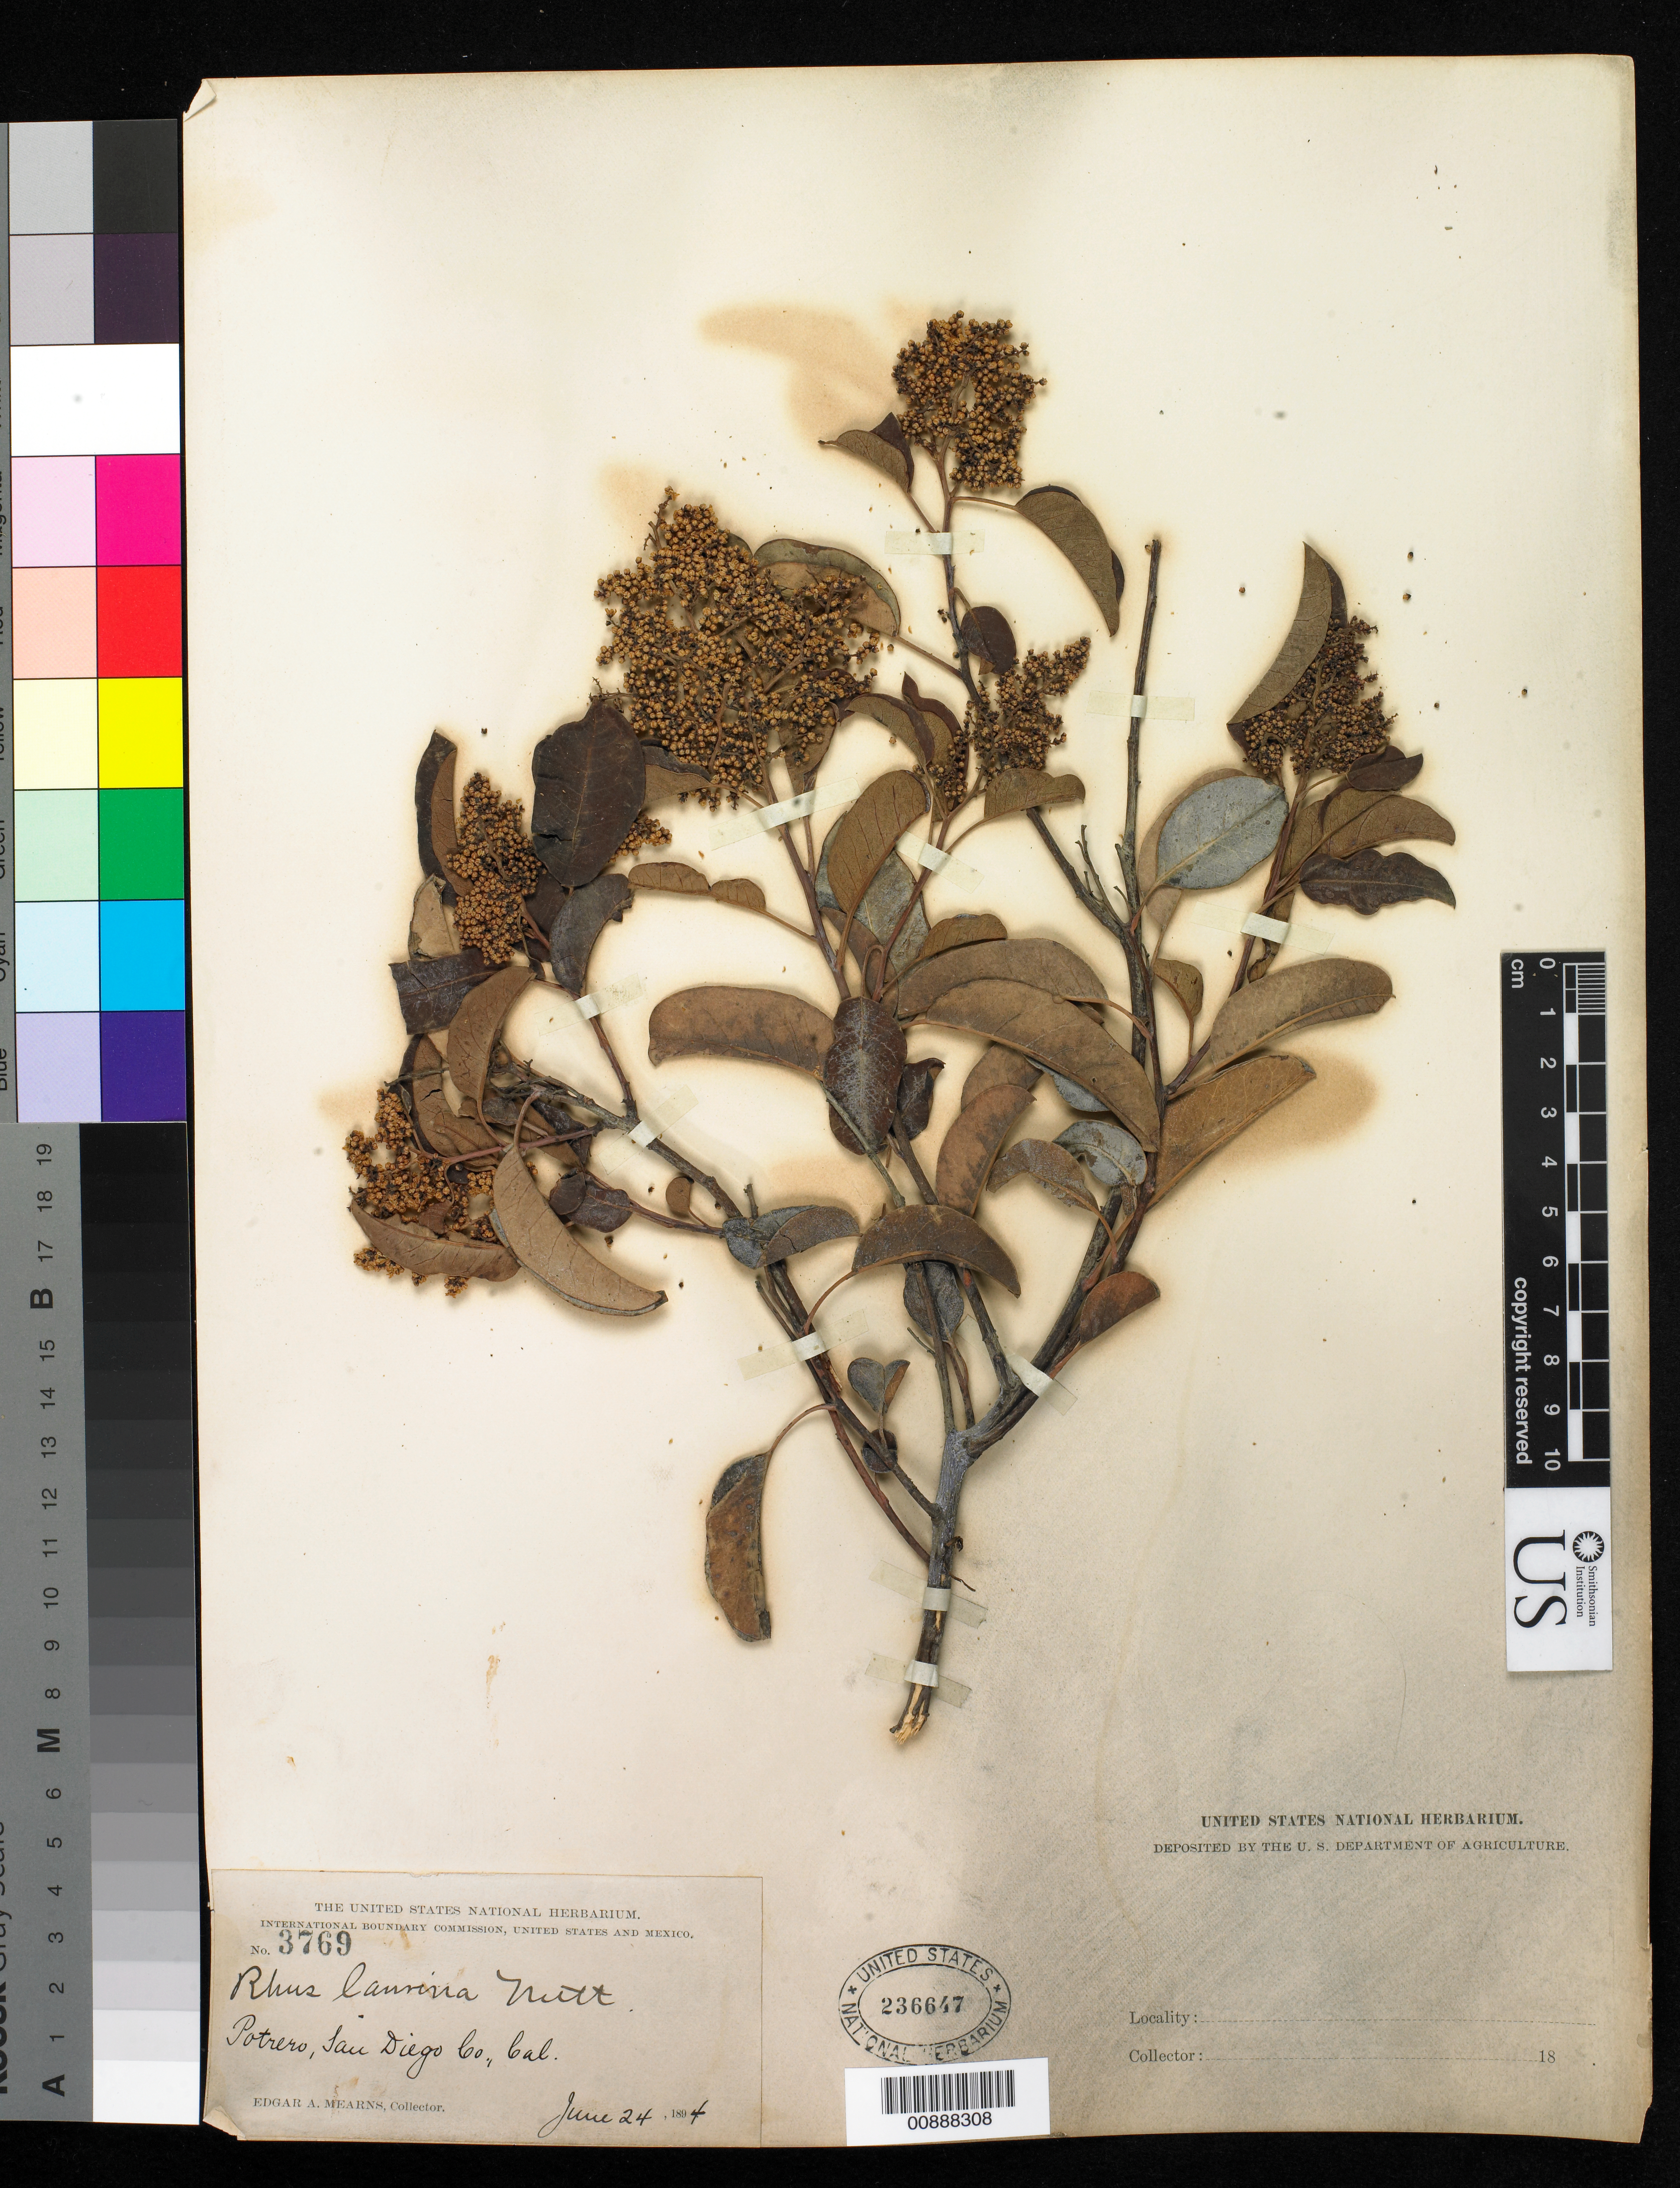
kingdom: Plantae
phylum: Tracheophyta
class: Magnoliopsida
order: Sapindales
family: Anacardiaceae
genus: Rhus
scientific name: Rhus laurina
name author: Nutt.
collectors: E. A. Mearns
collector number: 3769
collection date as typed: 24 Jun 1894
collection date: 1894-06-24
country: United States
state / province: California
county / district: San Diego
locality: Potrero, San Diego County, California.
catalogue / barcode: US 236647